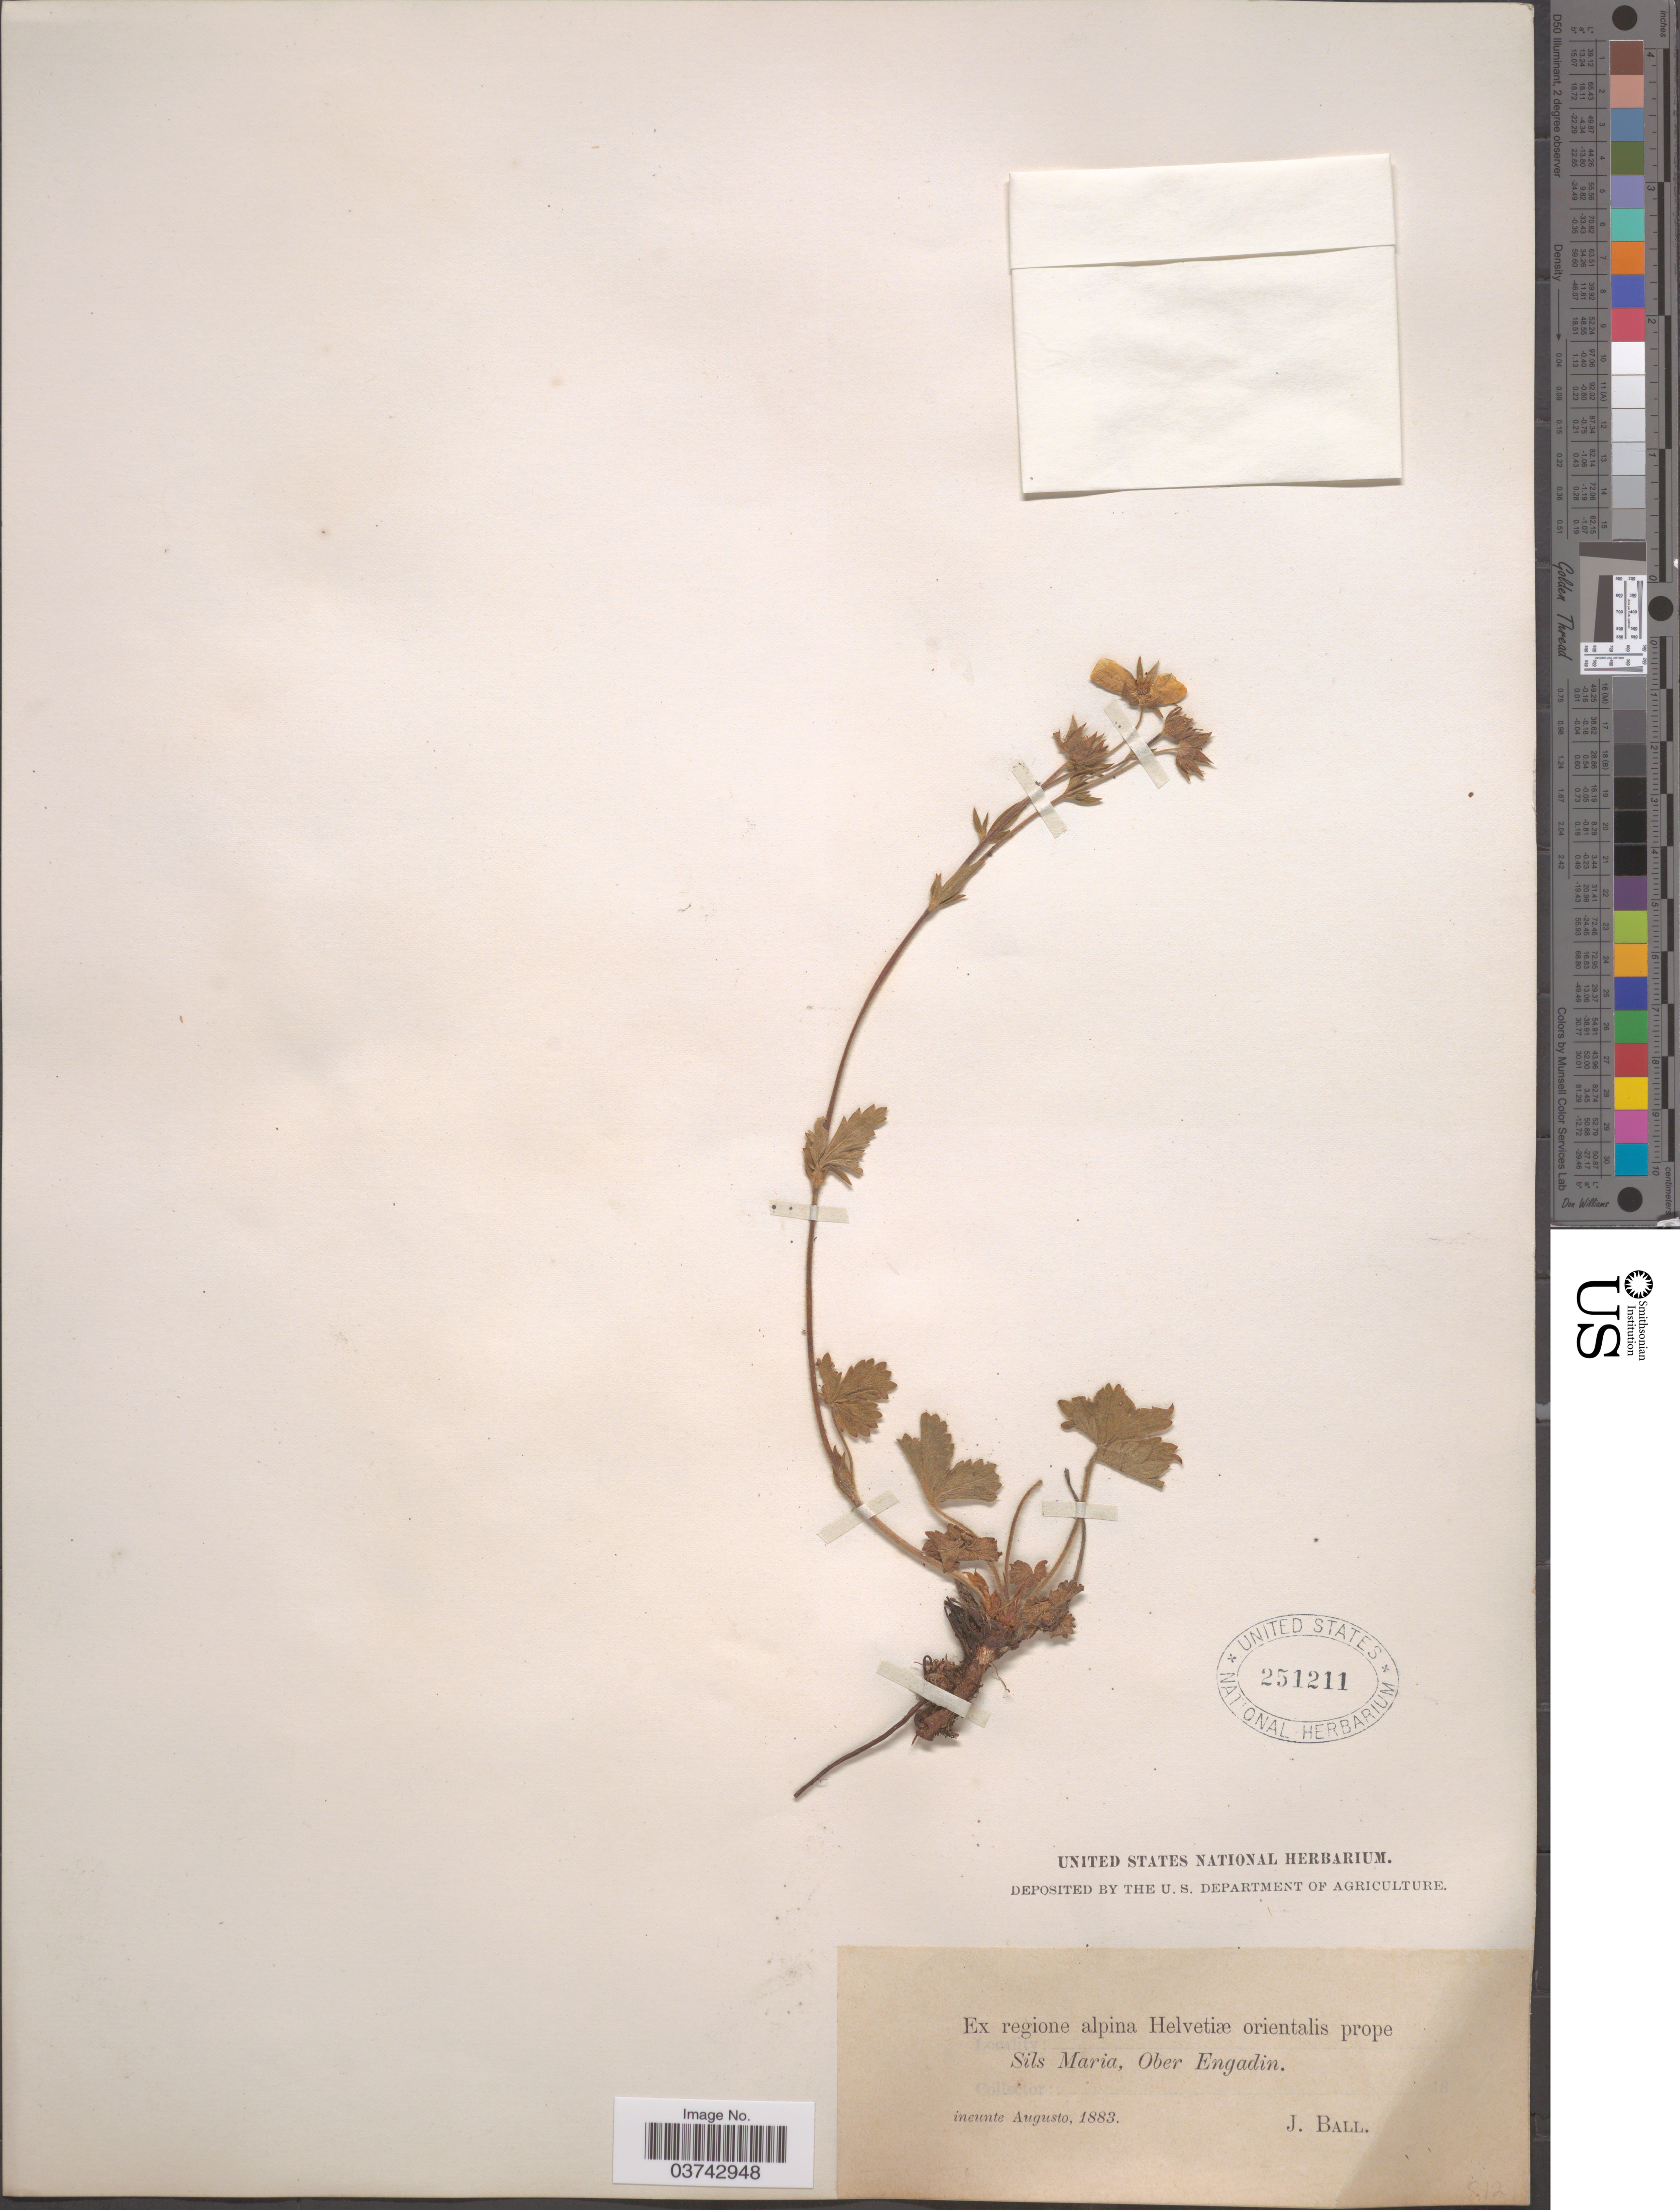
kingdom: Plantae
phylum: Tracheophyta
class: Magnoliopsida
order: Rosales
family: Rosaceae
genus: Potentilla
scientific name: Potentilla sp.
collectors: J. Ball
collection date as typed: Ineunte Augusto, 1883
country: Switzerland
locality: Ex regione alpina Helvetiæ orientalis prope Sils Maria, Ober Engadin.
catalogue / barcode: US 251211